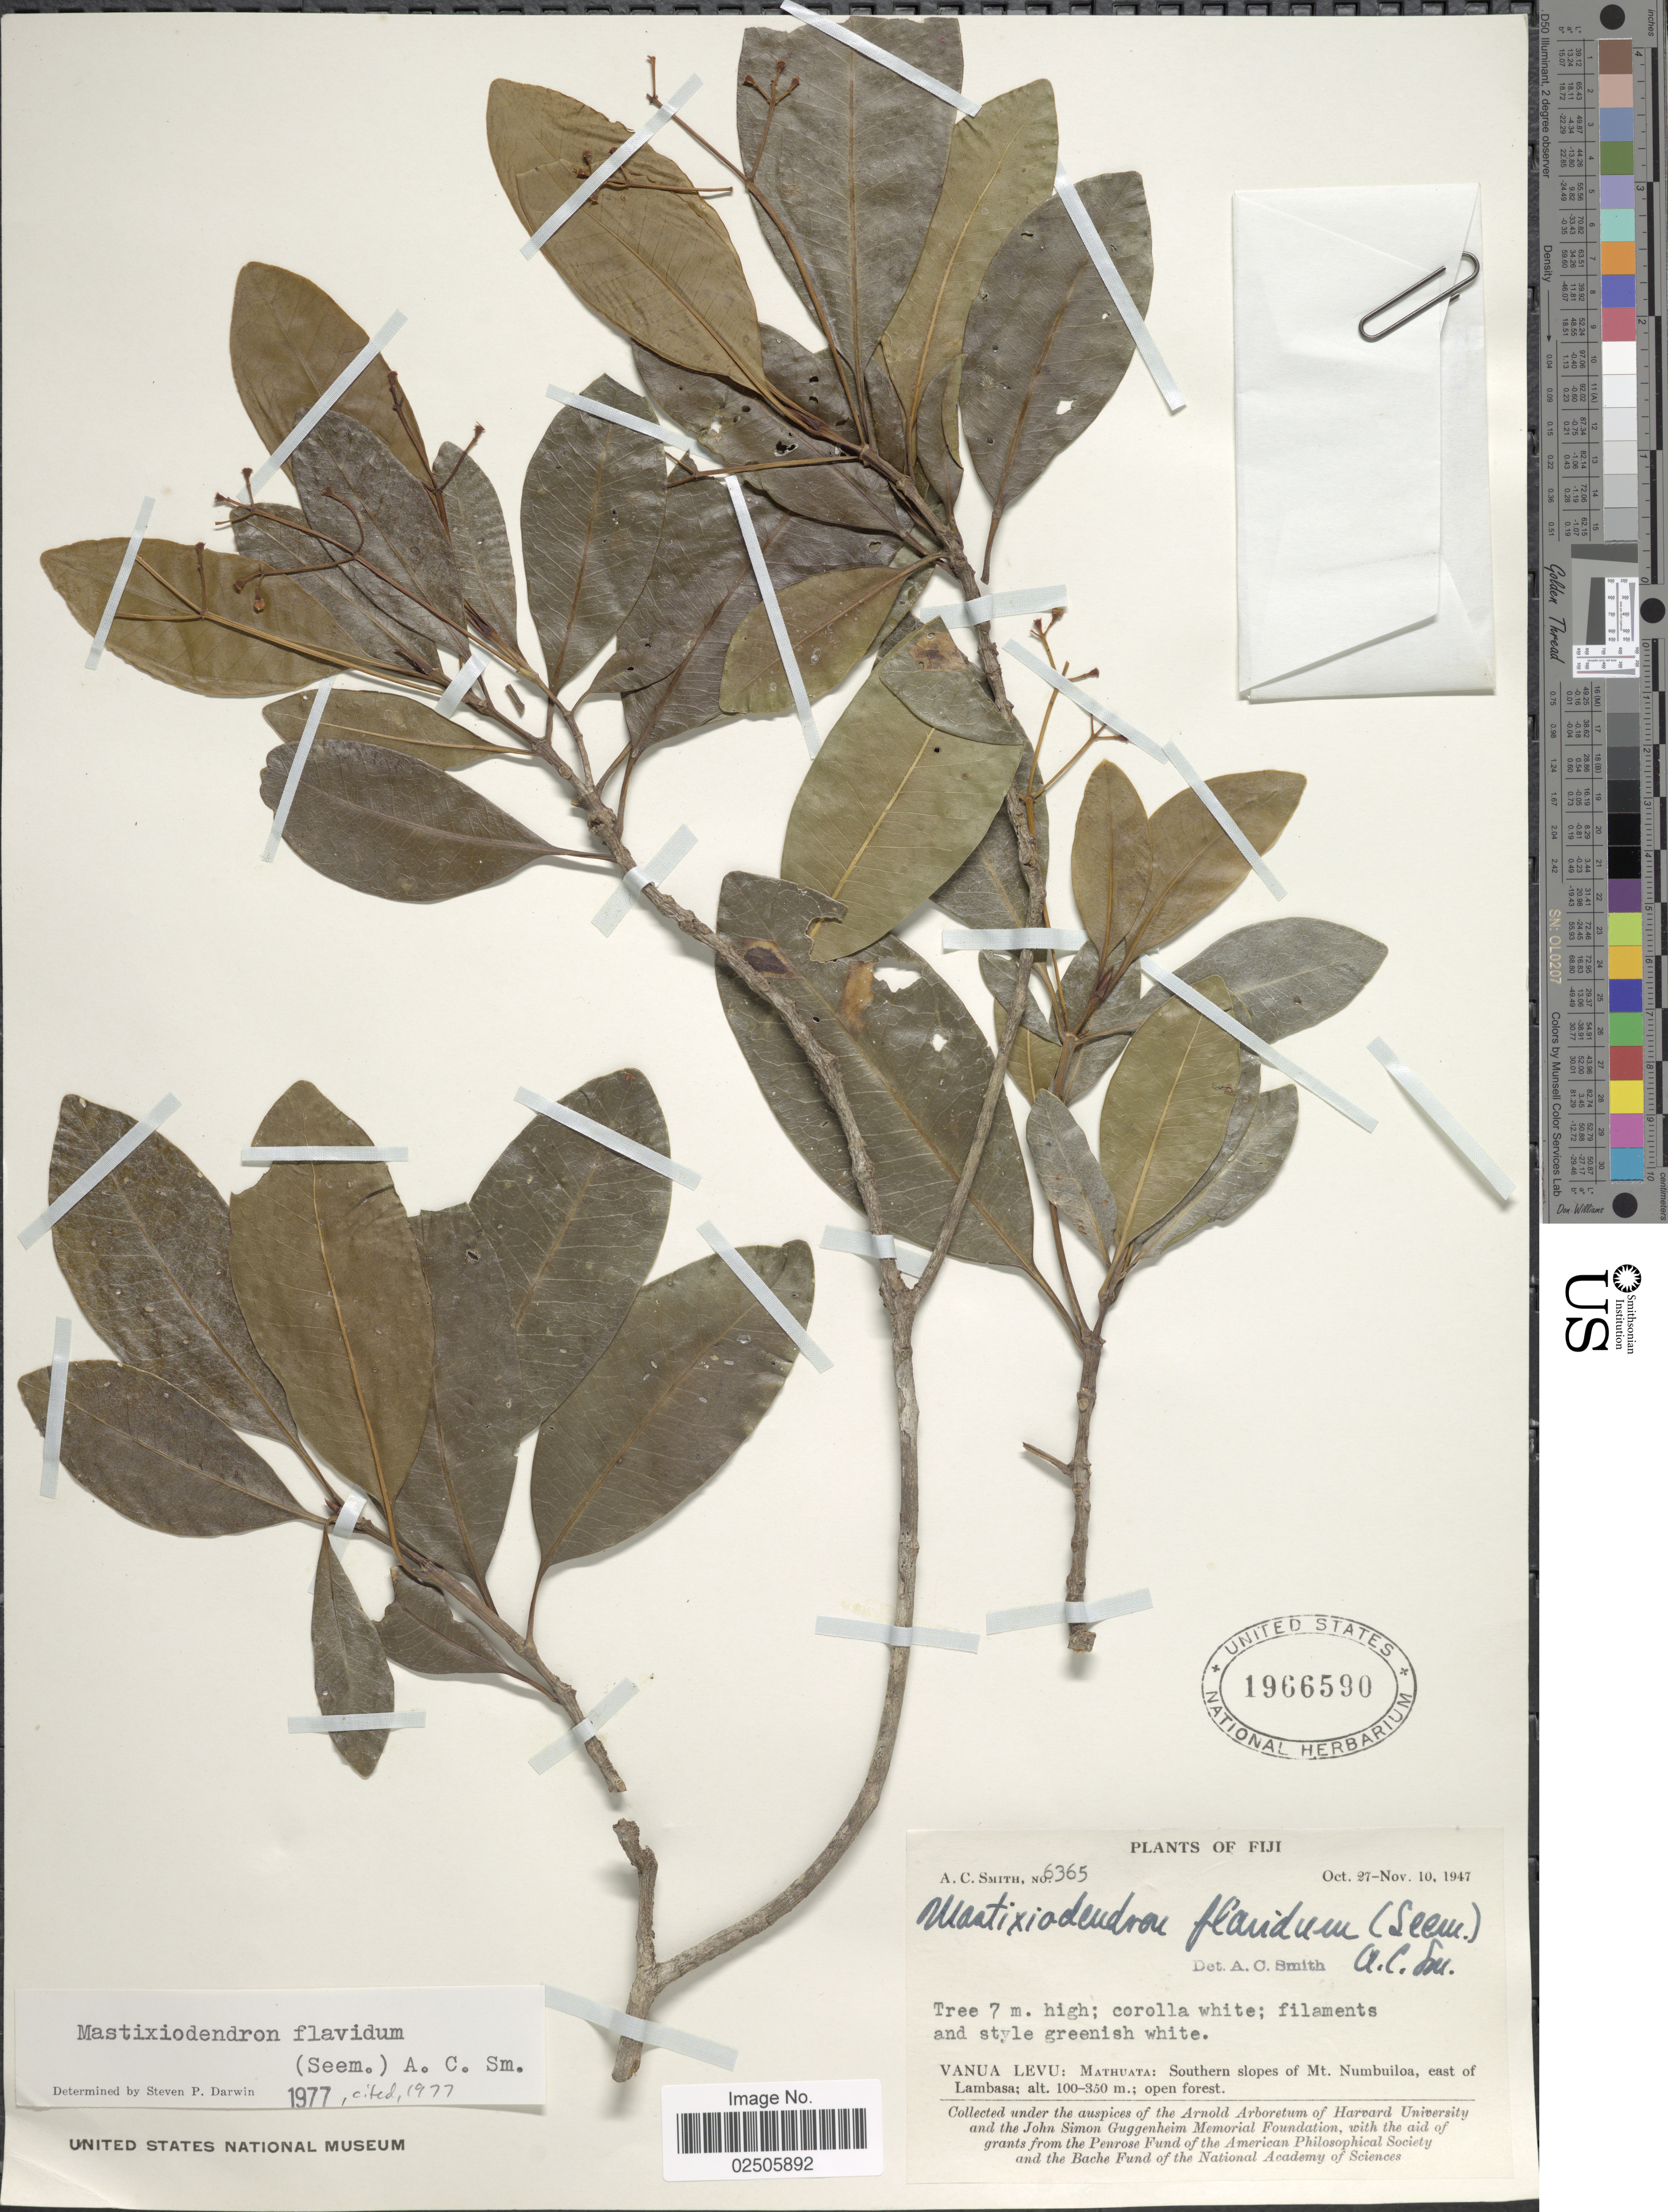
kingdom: Plantae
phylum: Tracheophyta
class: Magnoliopsida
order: Gentianales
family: Rubiaceae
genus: Mastixiodendron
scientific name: Mastixiodendron flavidum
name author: (Seem.) A.C. Sm.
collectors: A. C. Smith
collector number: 6365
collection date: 1947-10-27/1947-11-10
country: Fiji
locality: Vanua Levu: Mathuata: Southern slopes of Mt. Numbuiloa, east of Lambasa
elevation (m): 100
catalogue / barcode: US 1966590